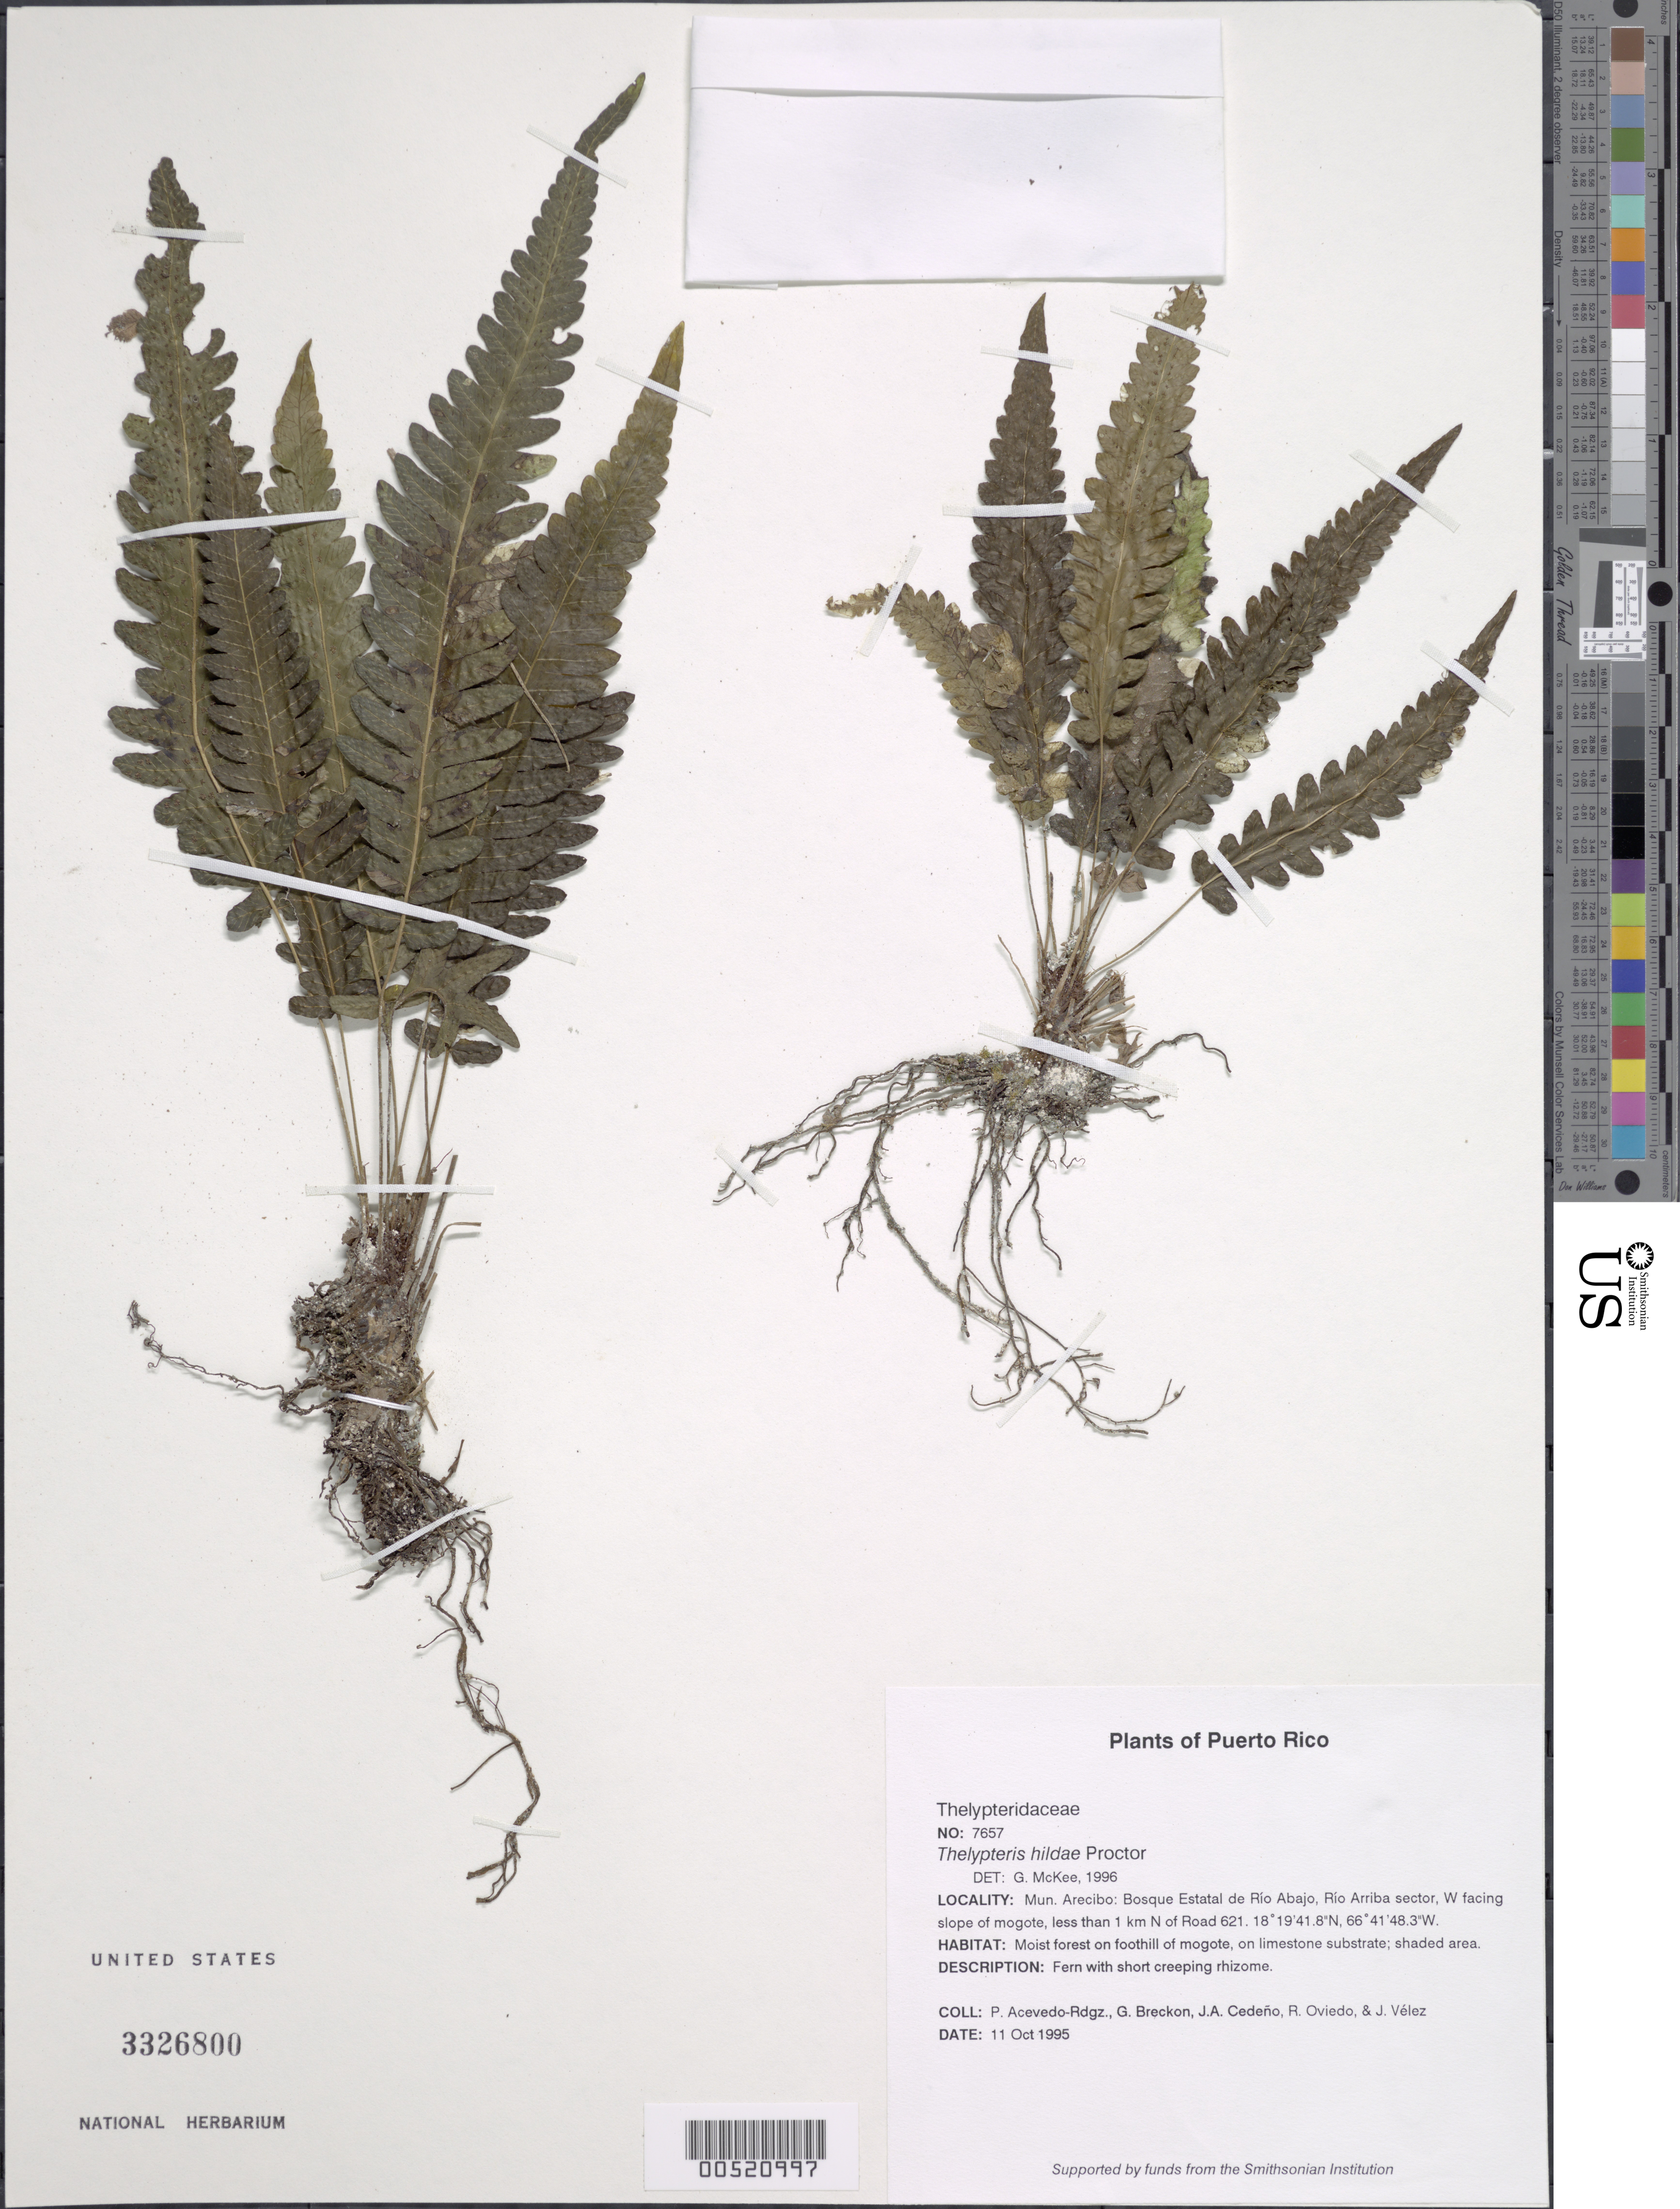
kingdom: Plantae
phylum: Tracheophyta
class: Polypodiopsida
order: Polypodiales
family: Thelypteridaceae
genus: Goniopteris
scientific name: Goniopteris hildae (Proctor) comb. nov., ined 2015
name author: (Proctor)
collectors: P. Acevedo-Rodr., G. J. Breckon, J. A. Cedeño M., R. Oviedo & J. Vélez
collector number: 7657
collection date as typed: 11 Oct 1995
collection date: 1995-10-11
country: Puerto Rico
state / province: Arecibo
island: Puerto Rico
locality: Arecibo; Bosque de Río Abajo, Río Arriba sector, W facing slope of mogote, less than 1 km N of Road 621.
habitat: Moist forest on foothill of mogote, on limestone substrate; shaded area.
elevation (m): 300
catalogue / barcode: US 3326800